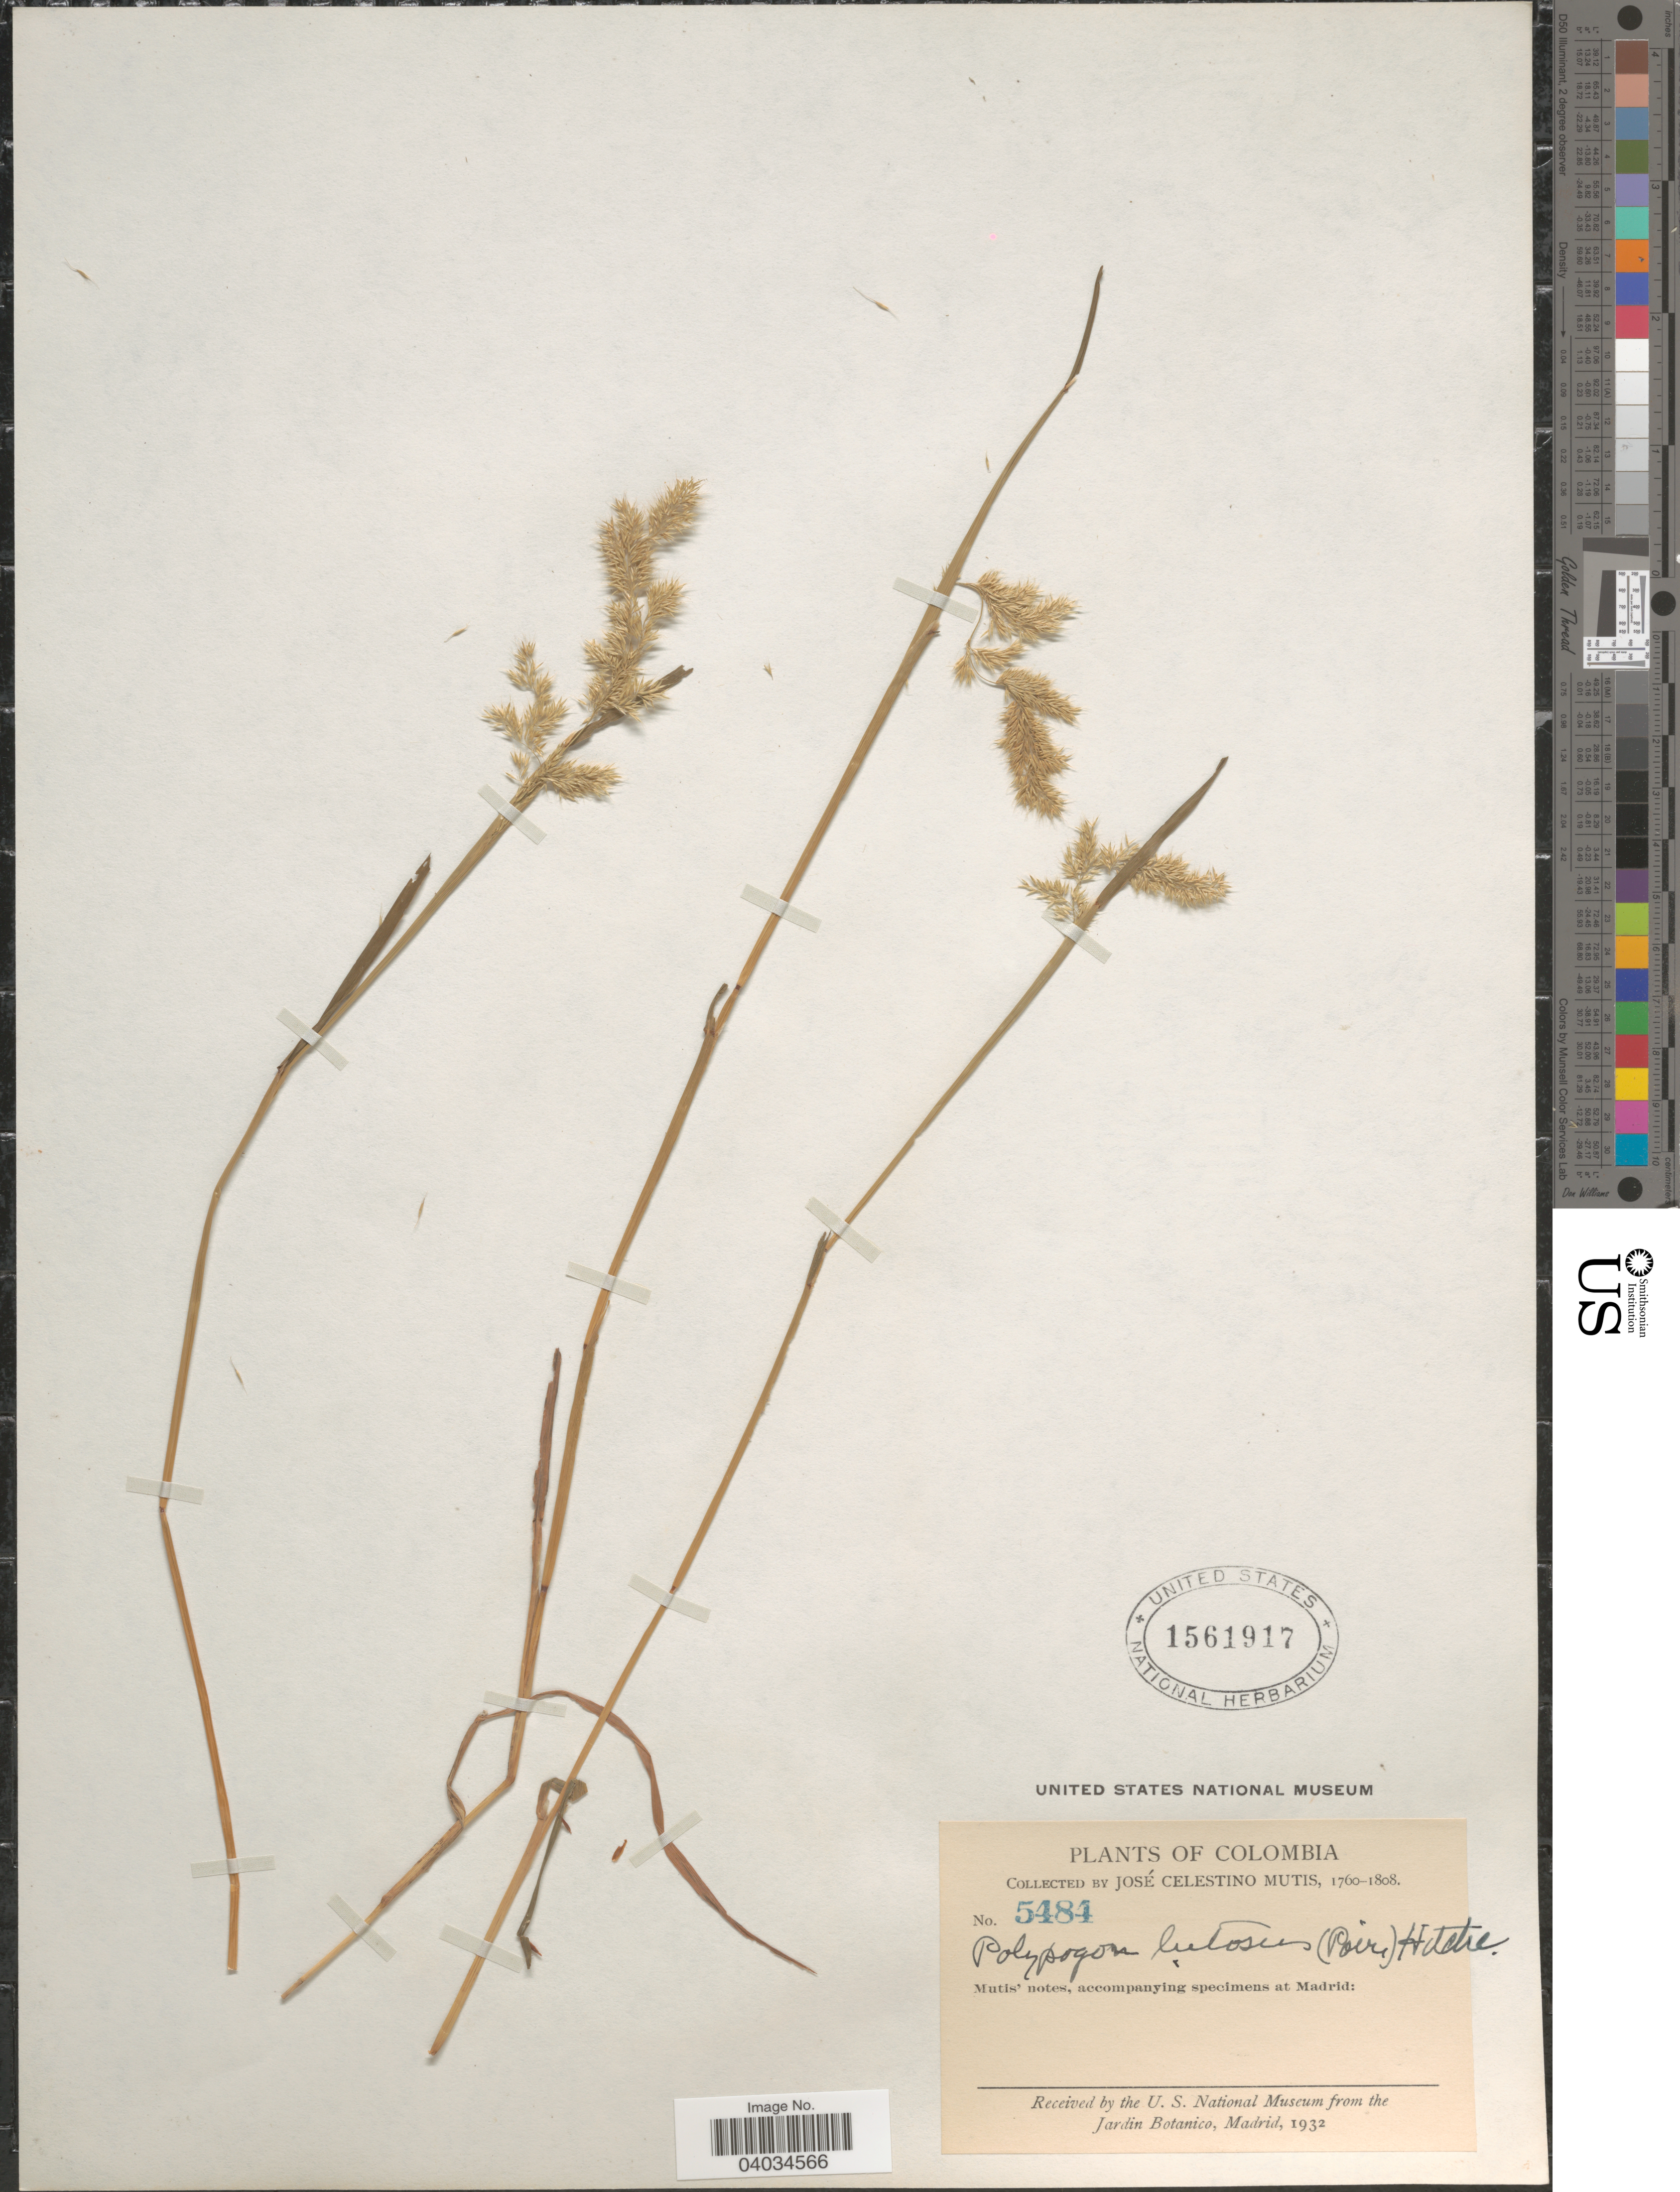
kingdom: Plantae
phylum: Tracheophyta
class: Liliopsida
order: Poales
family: Poaceae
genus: Polypogon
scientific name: Polypogon sp.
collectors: J. C. B. Mutis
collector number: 5484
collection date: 1760/1808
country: Colombia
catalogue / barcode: US 1561917